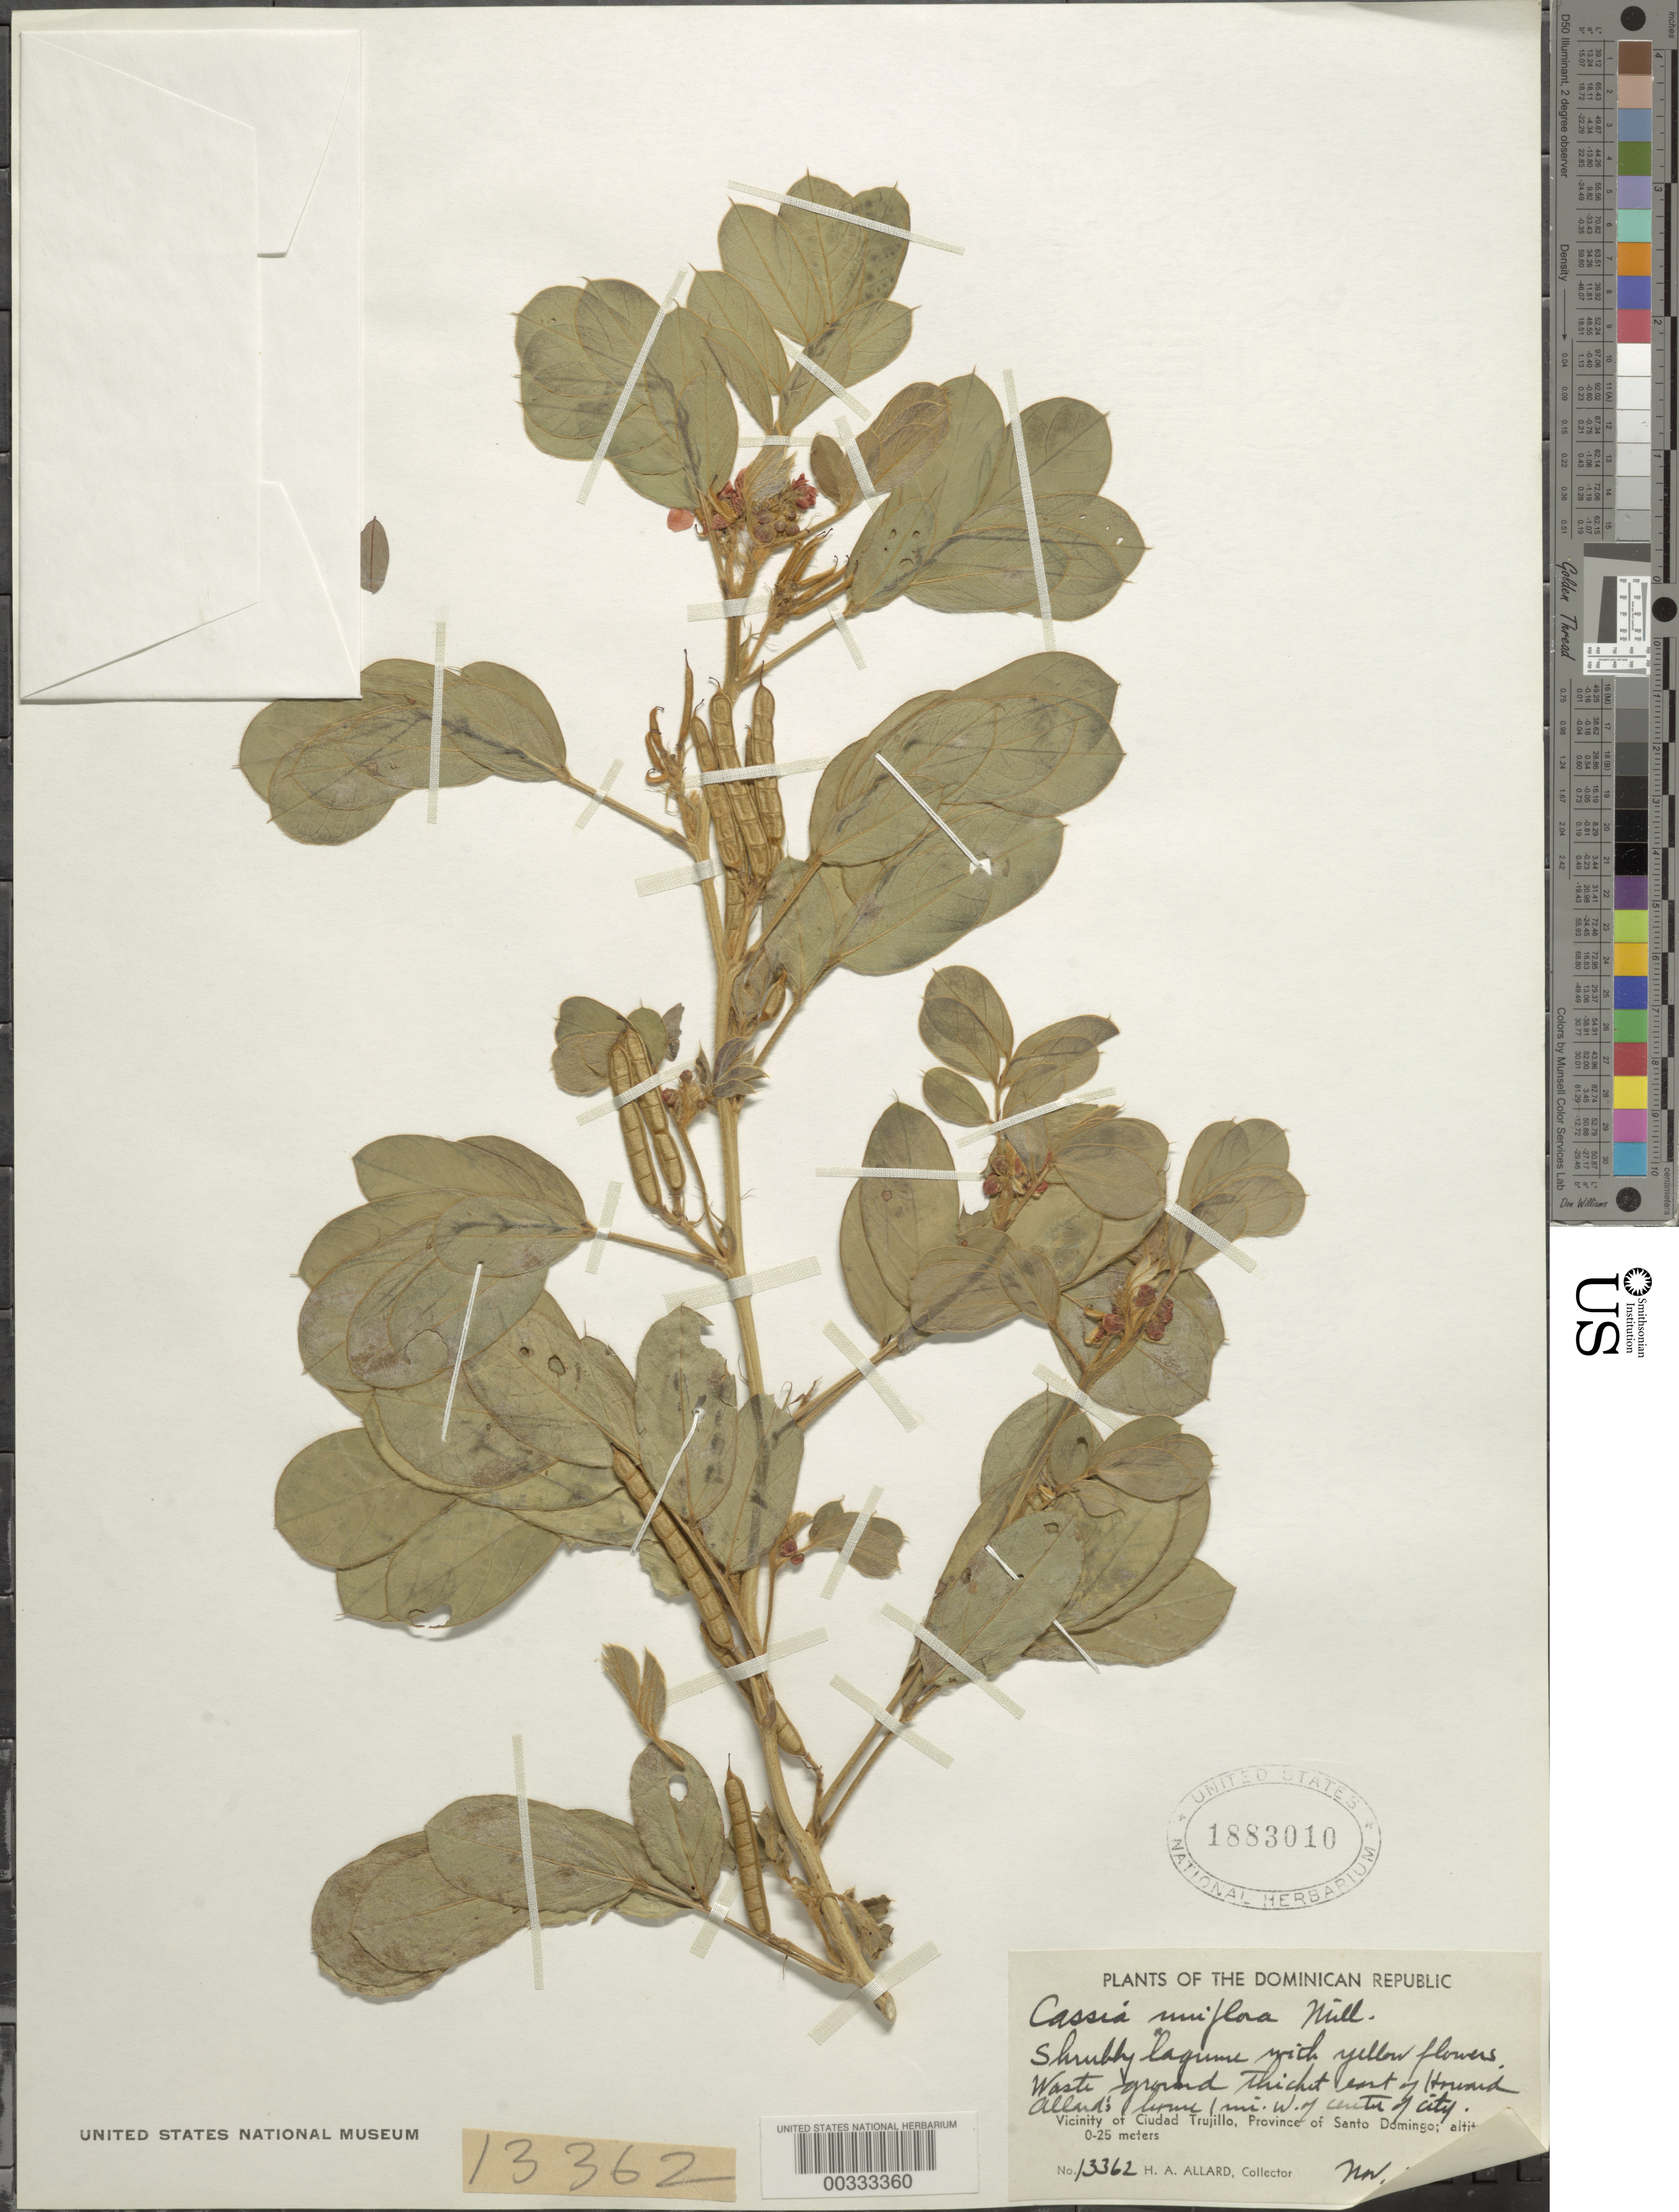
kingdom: Plantae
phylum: Tracheophyta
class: Magnoliopsida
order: Fabales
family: Fabaceae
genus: Senna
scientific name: Senna uniflora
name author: (Mill.) H.S. Irwin & Barneby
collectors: H. A. Allard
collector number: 13362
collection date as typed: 15 Nov 1945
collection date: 1945-11-15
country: Dominican Republic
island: Hispaniola Island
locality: E of h. allard's house, 1 mi w of center of city; vicinity of ciudad trujillo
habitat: Waste ground thicket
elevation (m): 0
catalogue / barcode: US 1883010